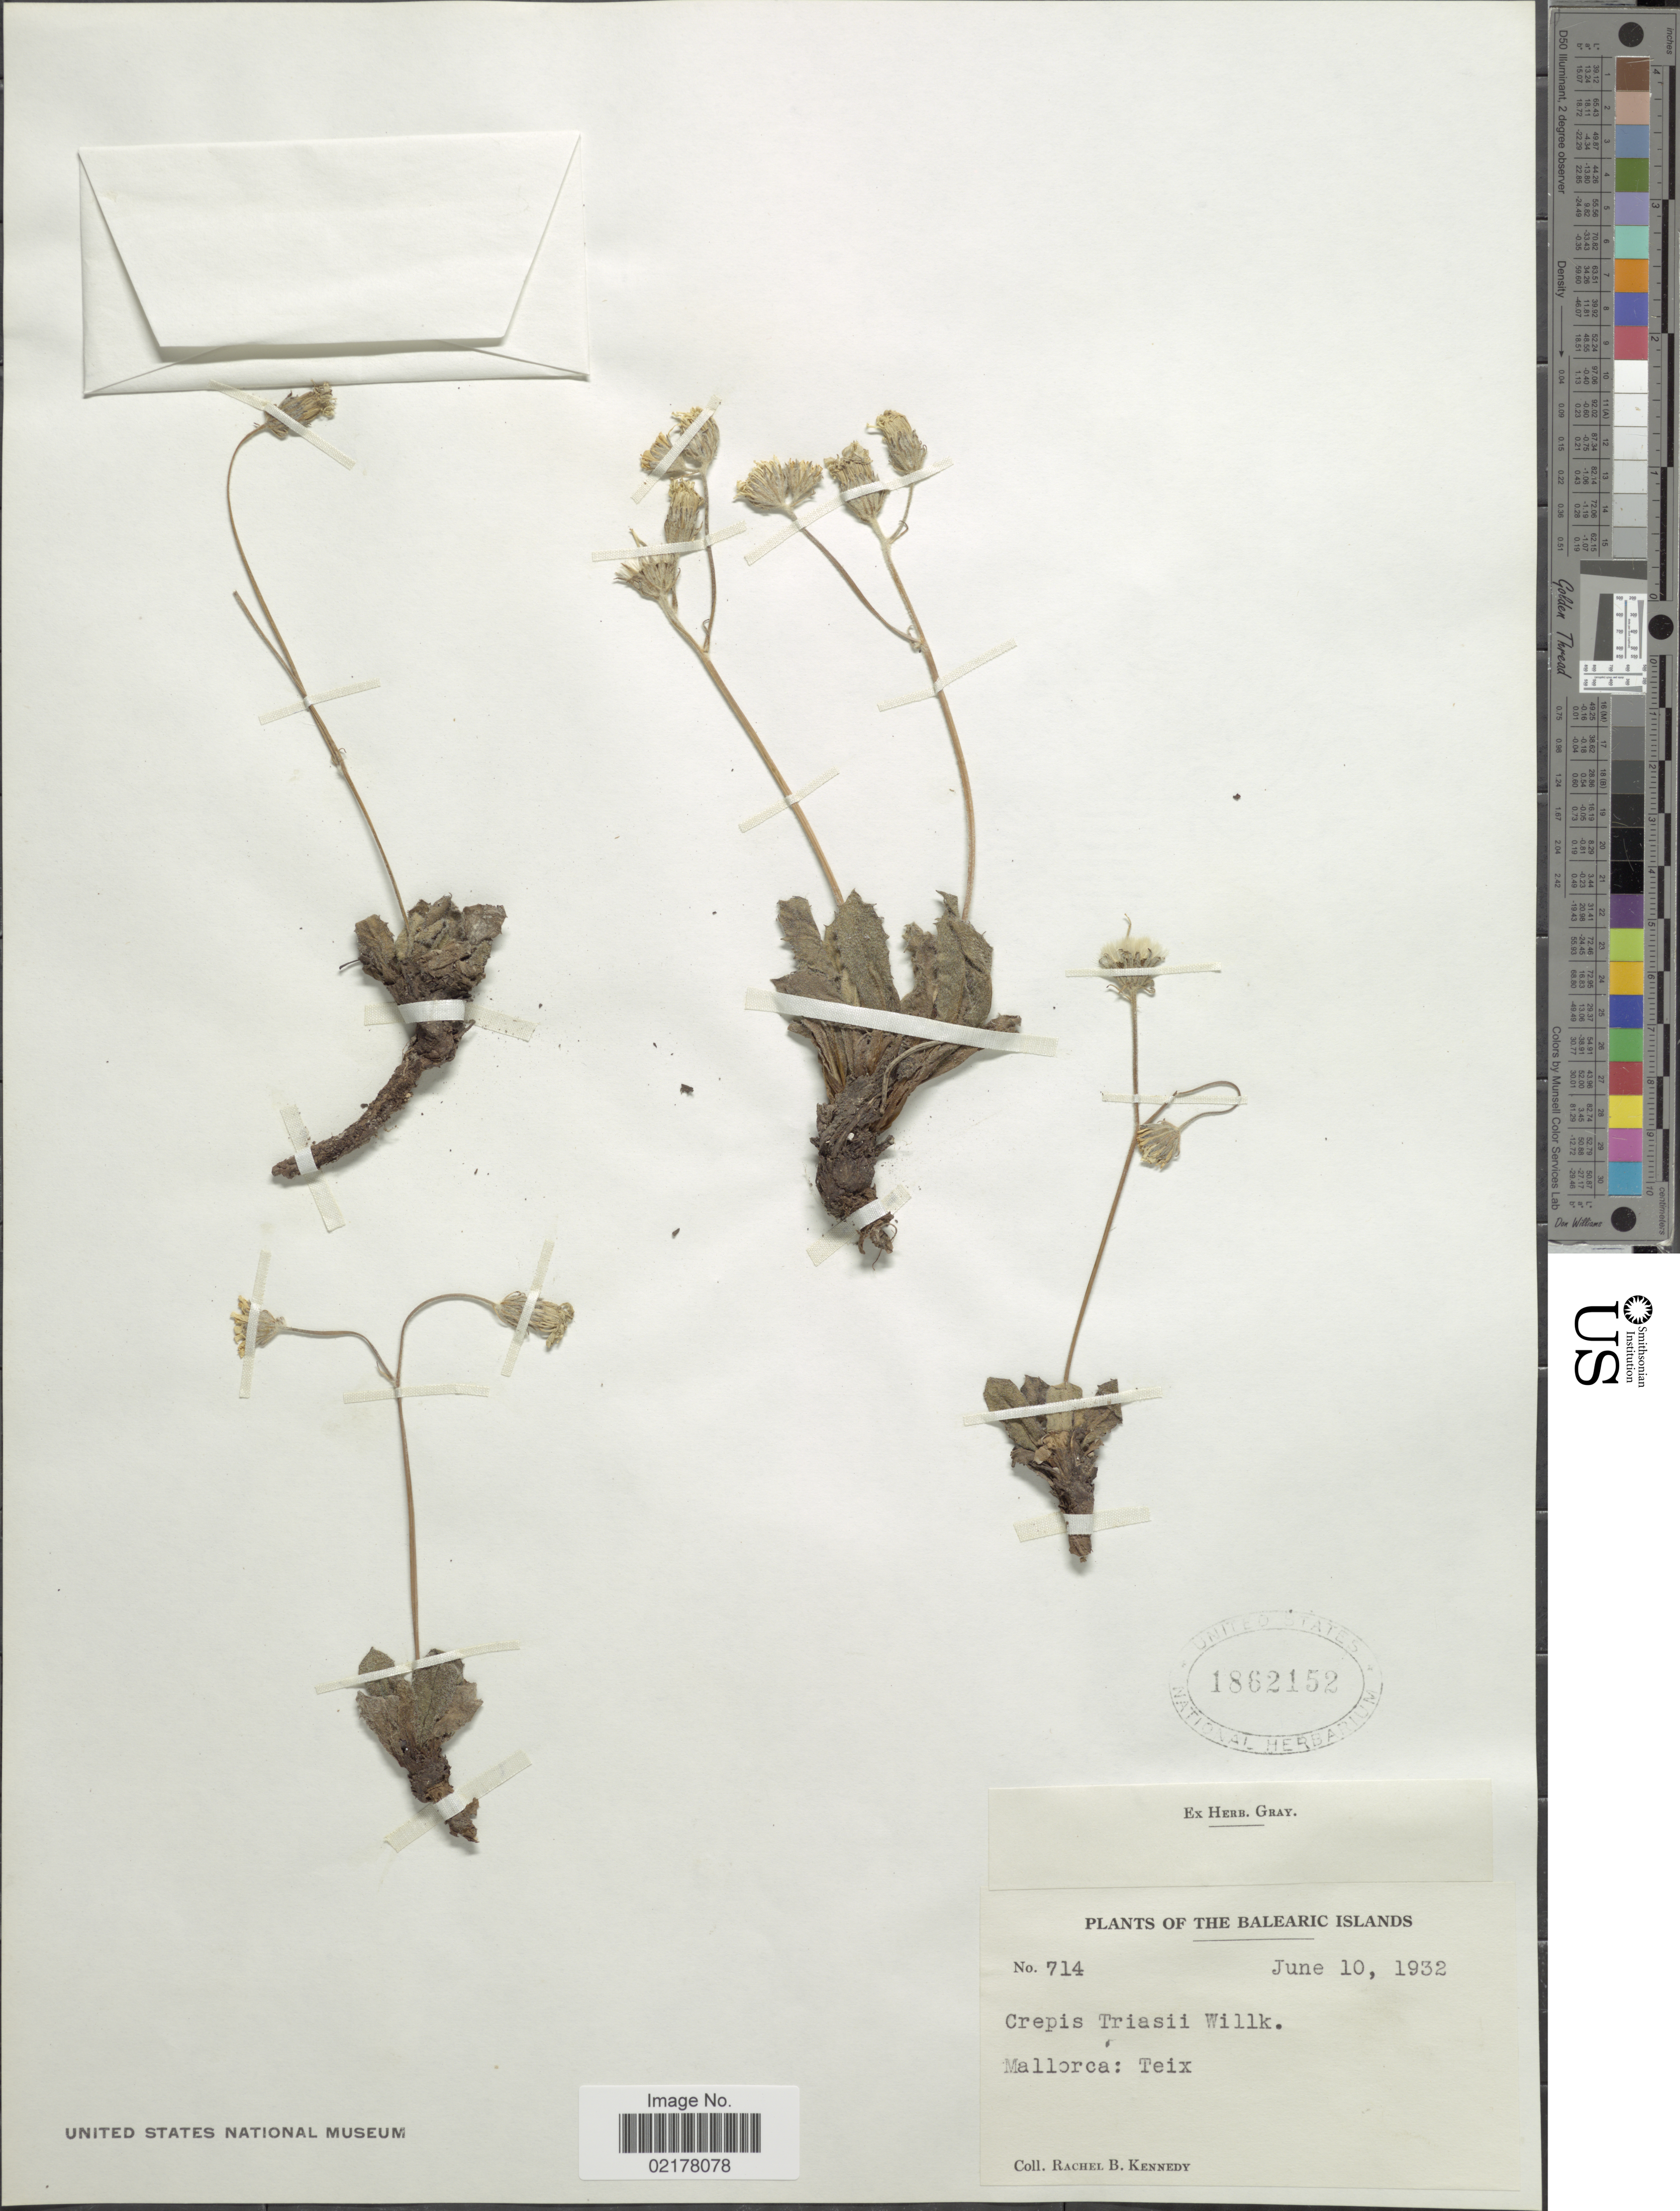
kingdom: Plantae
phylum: Tracheophyta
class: Magnoliopsida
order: Asterales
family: Asteraceae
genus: Crepis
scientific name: Crepis triasii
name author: (Cambess.) Nyman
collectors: Kennedy, R.B.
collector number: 714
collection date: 1932-06-10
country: Spain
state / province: Islas Baleares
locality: Balearic Islands. Mallorca: Teix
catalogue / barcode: US 1862152